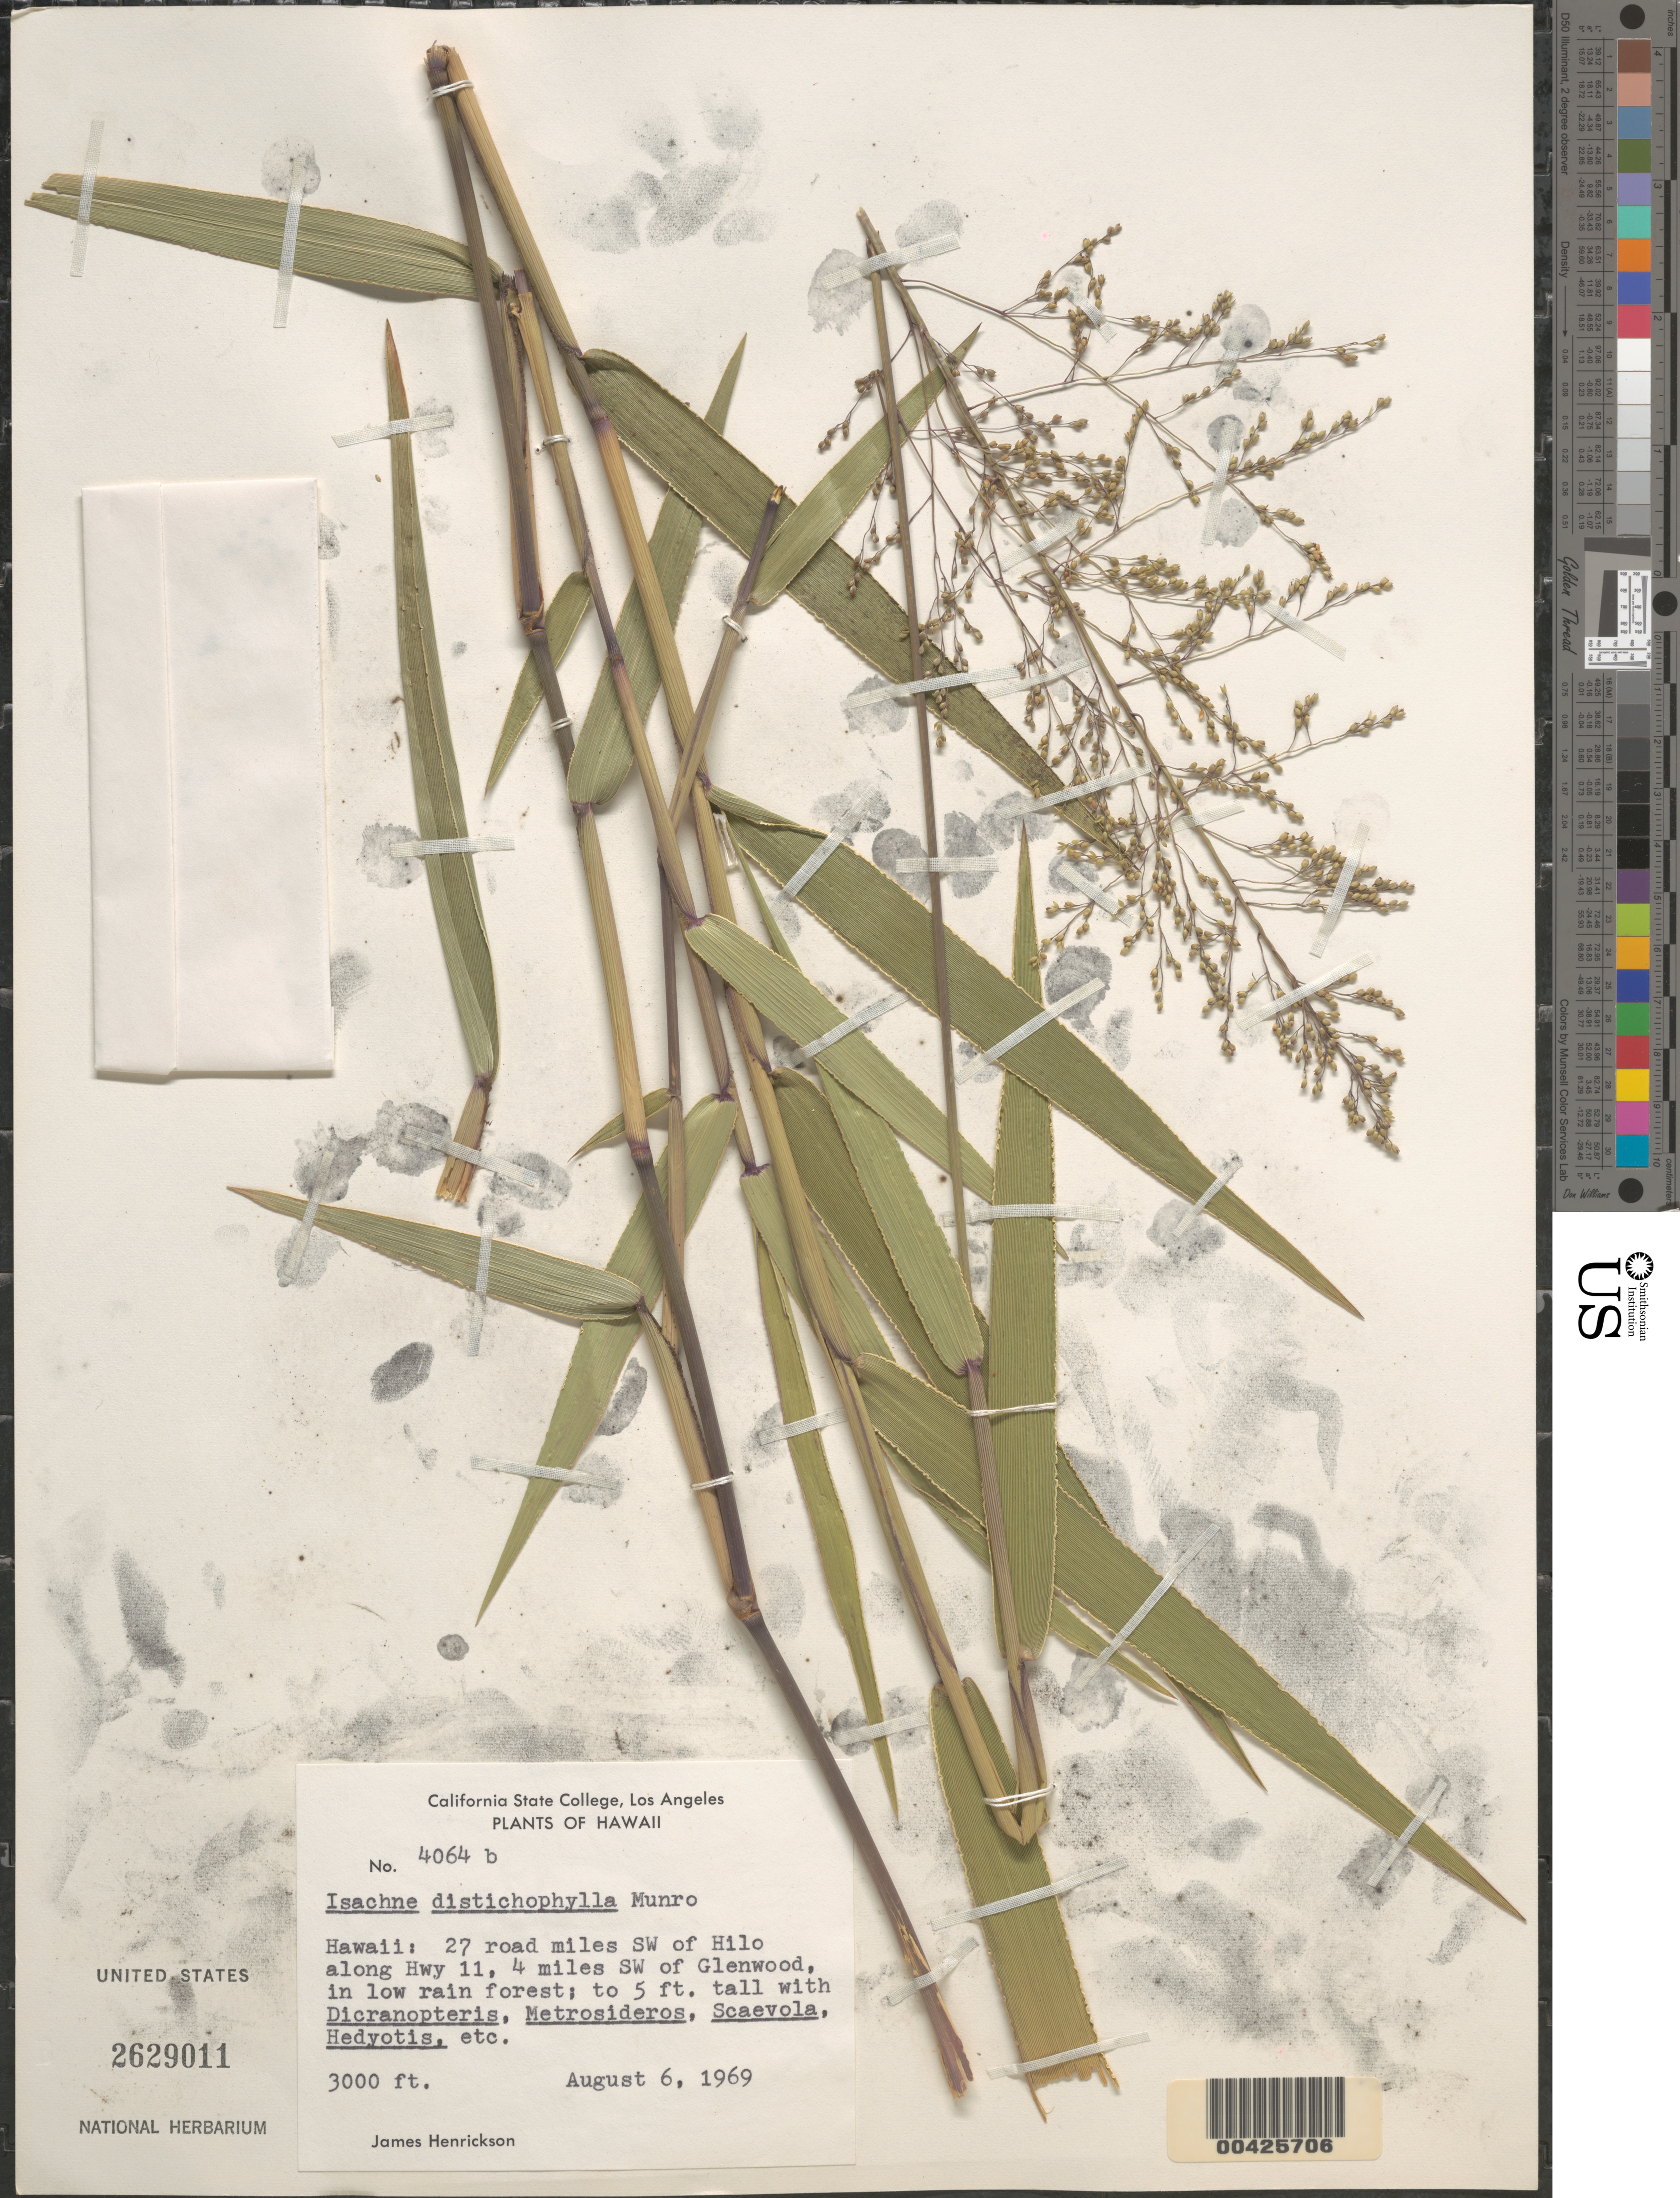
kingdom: Plantae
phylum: Tracheophyta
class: Liliopsida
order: Poales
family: Poaceae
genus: Isachne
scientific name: Isachne distichophylla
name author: Munro ex Hillebr.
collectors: J. S. Henrickson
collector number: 4064b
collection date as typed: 6 Aug 1969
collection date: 1969-08-06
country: United States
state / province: Hawaii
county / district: Hawaii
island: Hawaii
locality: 27 road mi SW of Hilo along Hwy 11, 4 mi SW of Glenwood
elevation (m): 914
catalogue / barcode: US 2629011